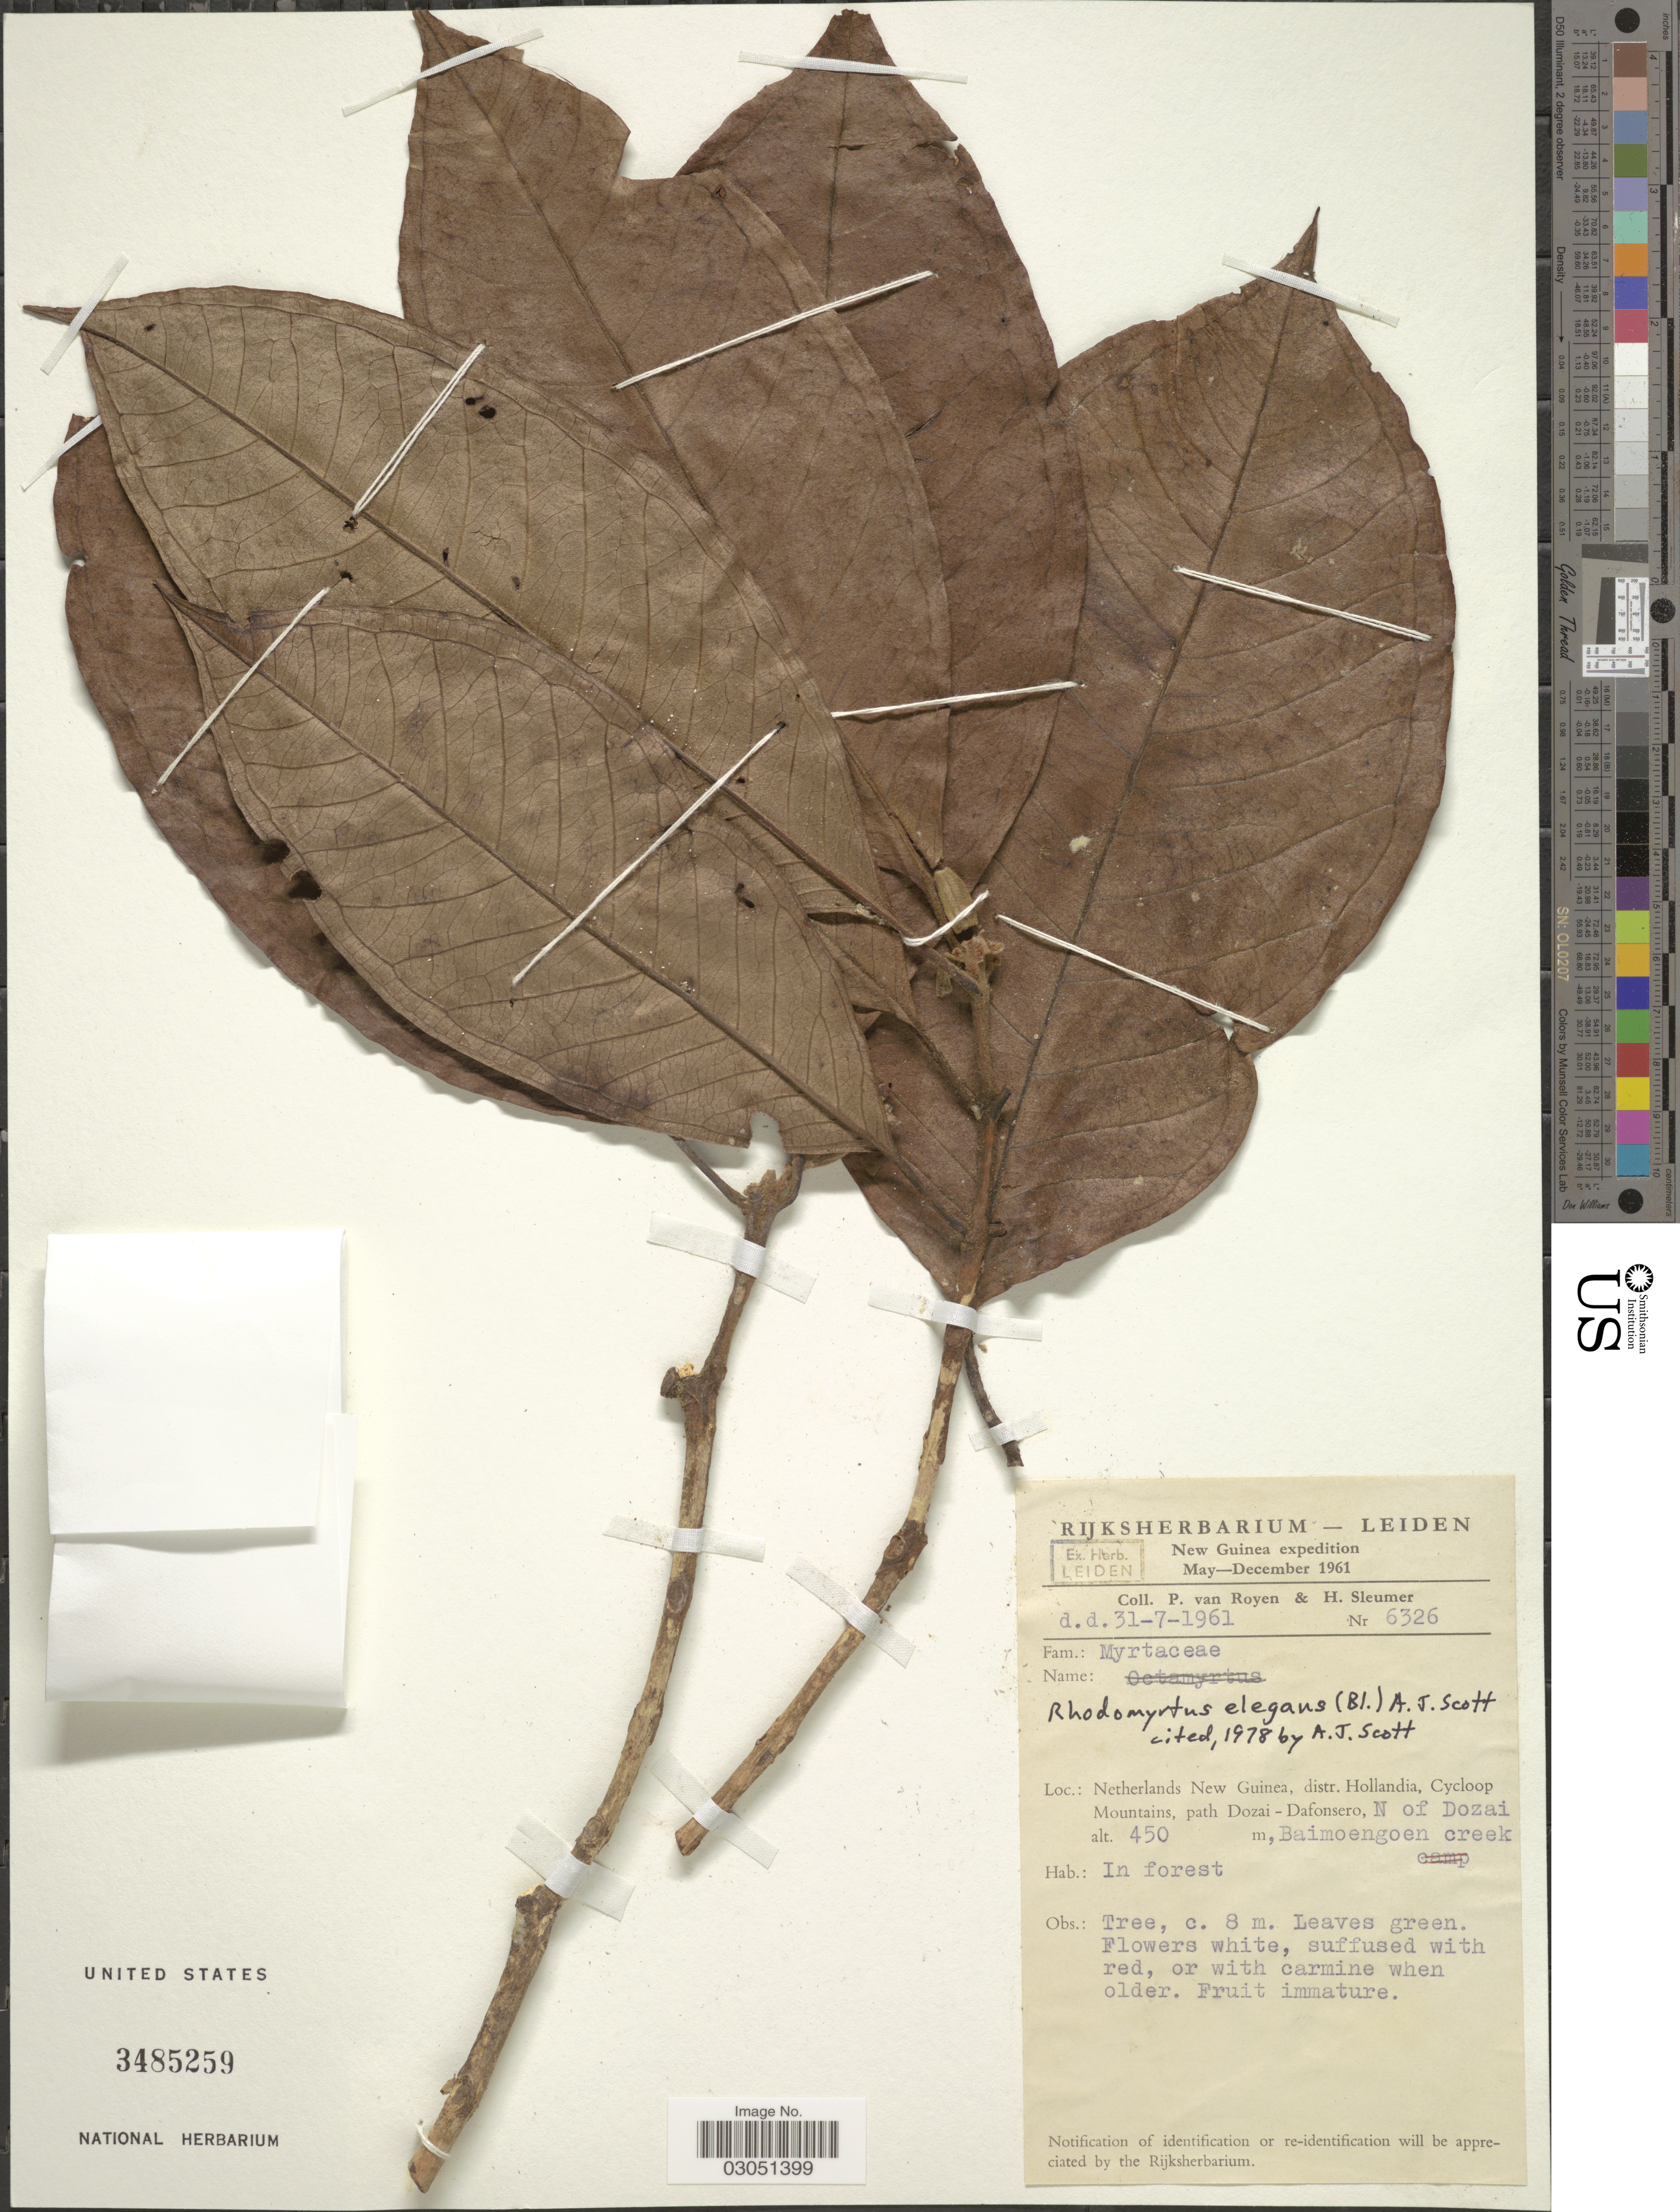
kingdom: Plantae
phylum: Tracheophyta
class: Magnoliopsida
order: Myrtales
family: Myrtaceae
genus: Rhodomyrtus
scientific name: Rhodomyrtus elegans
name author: (Blume) A.J. Scott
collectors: P. van Royen & H. O. Sleumer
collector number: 6326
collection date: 1961-07-31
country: Indonesia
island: New Guinea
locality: Netherlands New Guinea, distr. Hollandia, Cycloop Mountains, path Dozai-Dafonsero, N of Dozai Baimoengoen creek.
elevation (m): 450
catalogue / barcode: US 3485259